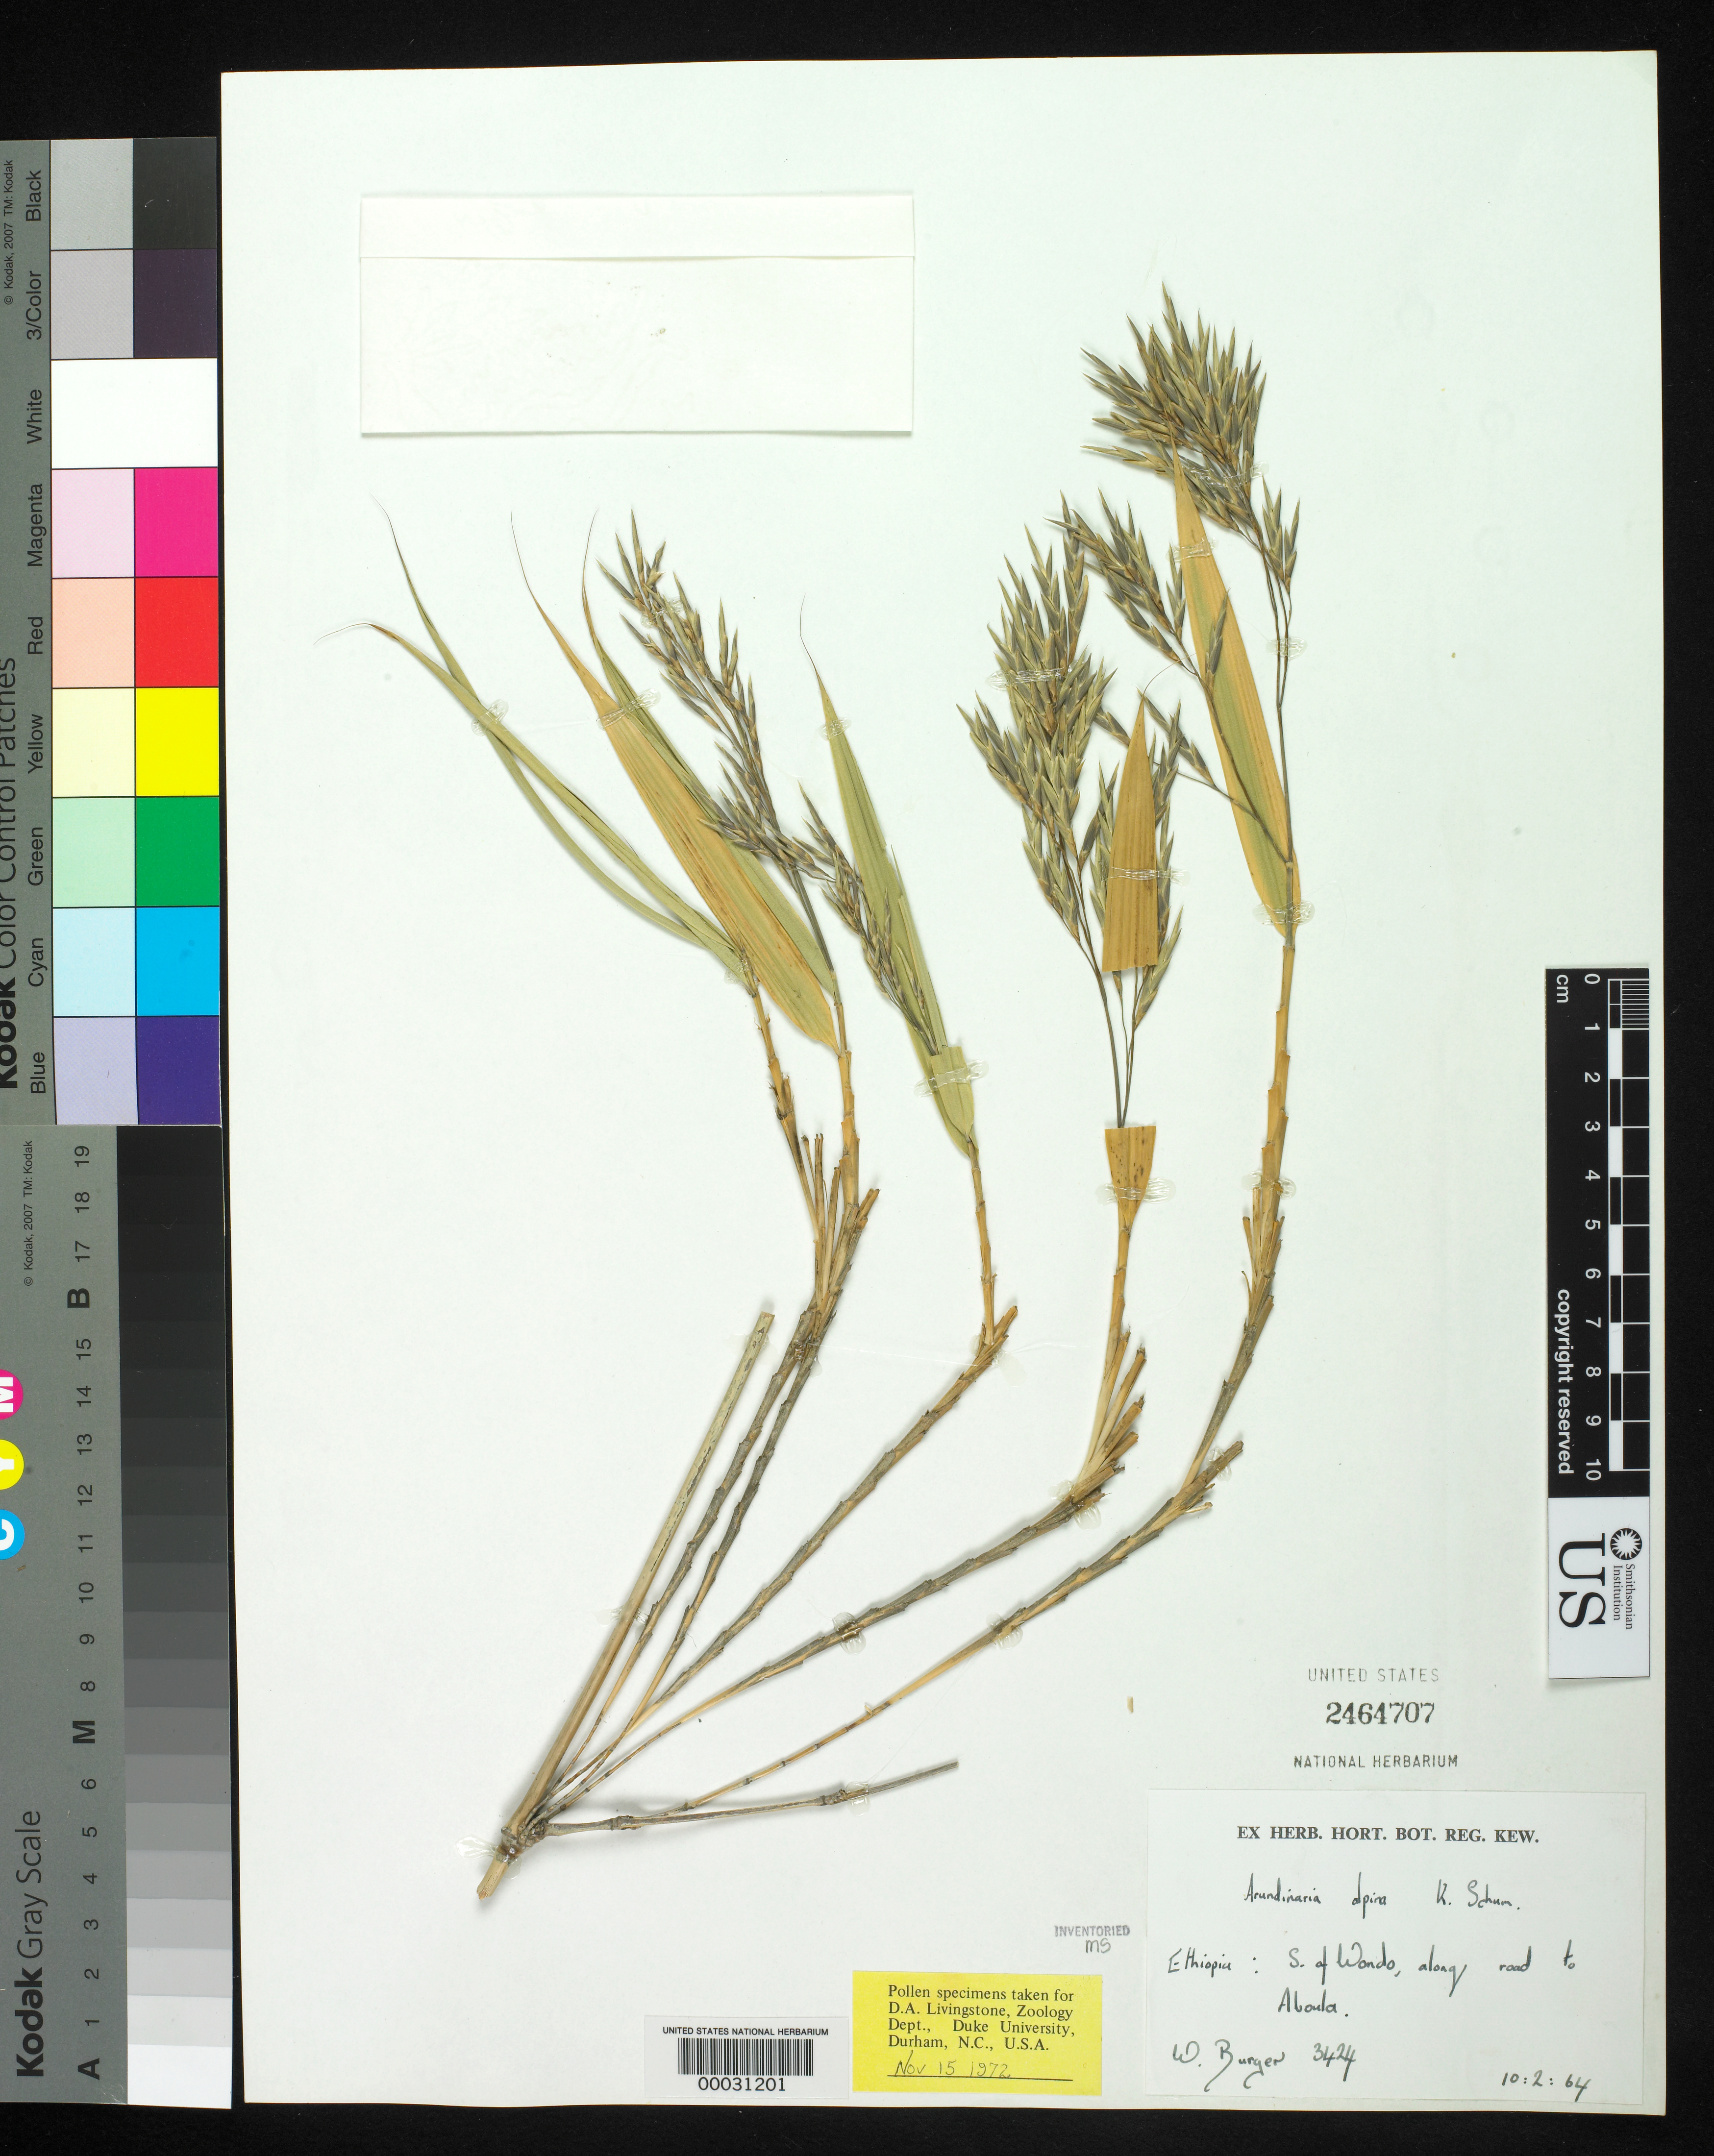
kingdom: Plantae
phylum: Tracheophyta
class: Liliopsida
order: Poales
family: Poaceae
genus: Oldeania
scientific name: Oldeania alpina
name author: (K. Schum.) Stapleton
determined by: Poaceae Reorganization Project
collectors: W. Burger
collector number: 3424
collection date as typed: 10 Feb 1964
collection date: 1964-02-10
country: Ethiopia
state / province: Sidama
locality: Wonso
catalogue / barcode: US 2464707